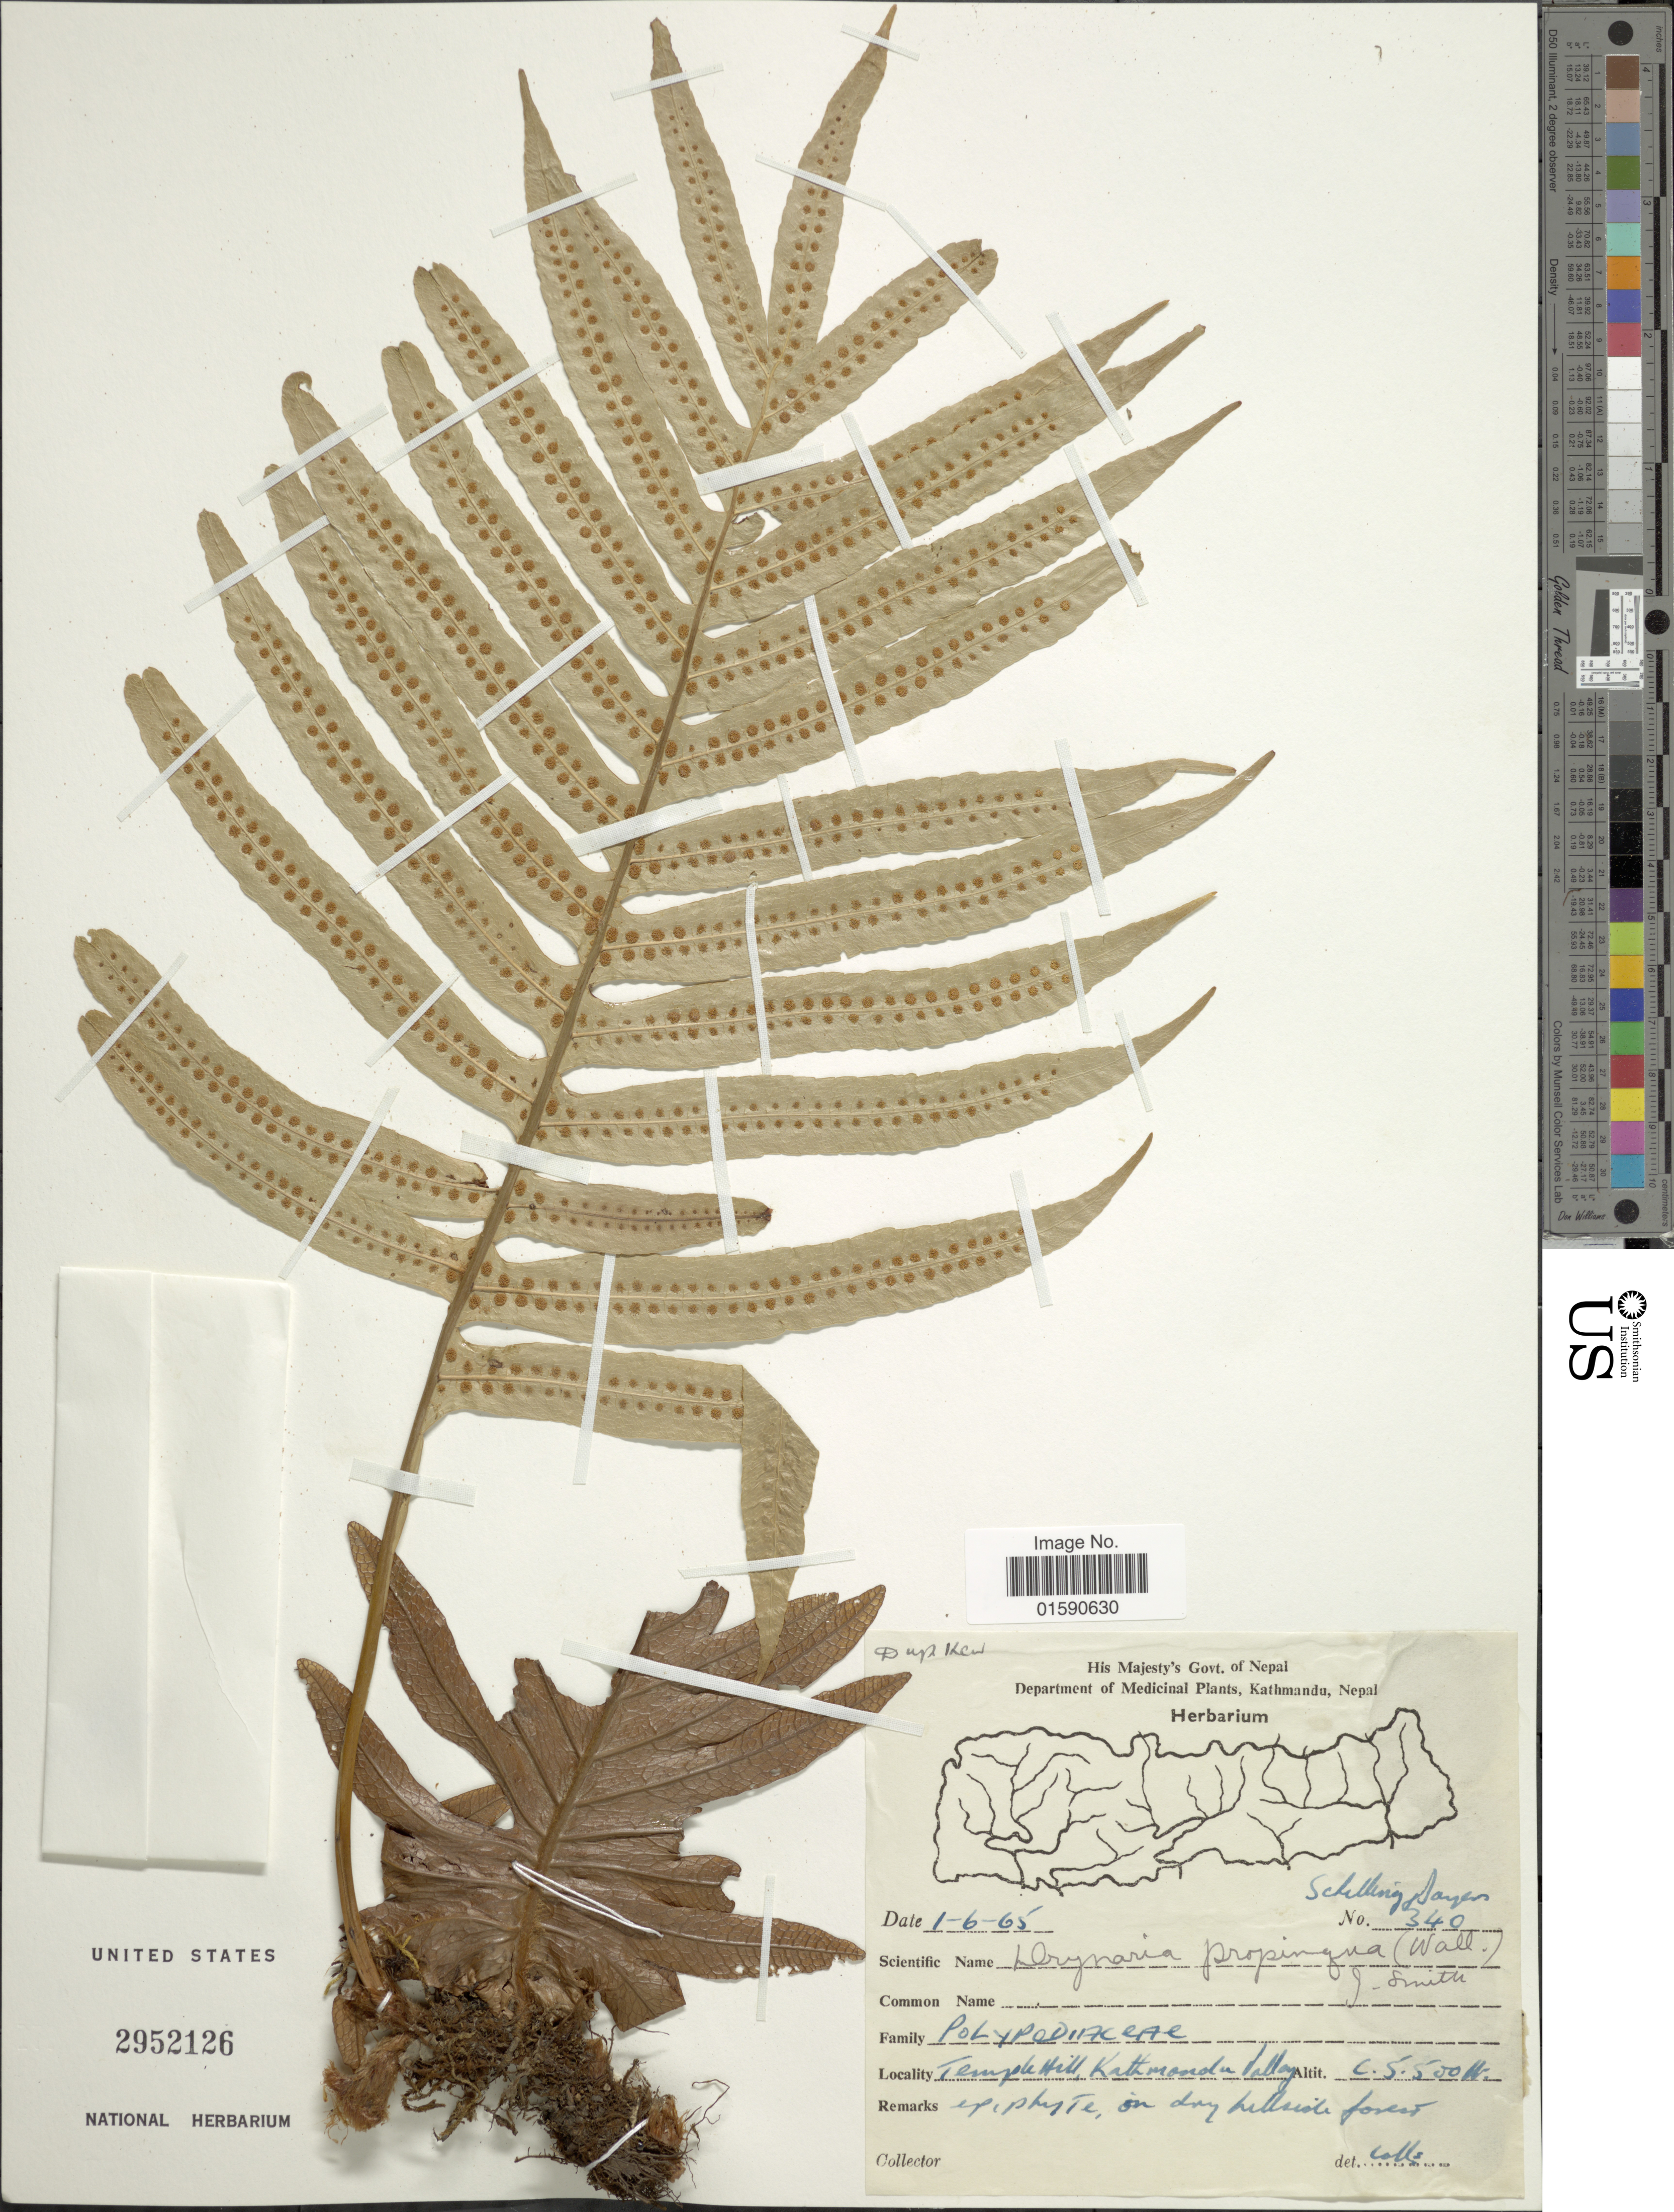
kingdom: Plantae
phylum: Tracheophyta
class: Polypodiopsida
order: Polypodiales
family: Polypodiaceae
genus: Drynaria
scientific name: Drynaria propinqua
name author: (Wall. ex Mett.) J. Sm.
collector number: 340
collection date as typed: Transcribed d/m/y: 1/6/65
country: Nepal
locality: Temple Hill, Kathmandu Dalag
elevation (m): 5500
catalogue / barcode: US 2952126